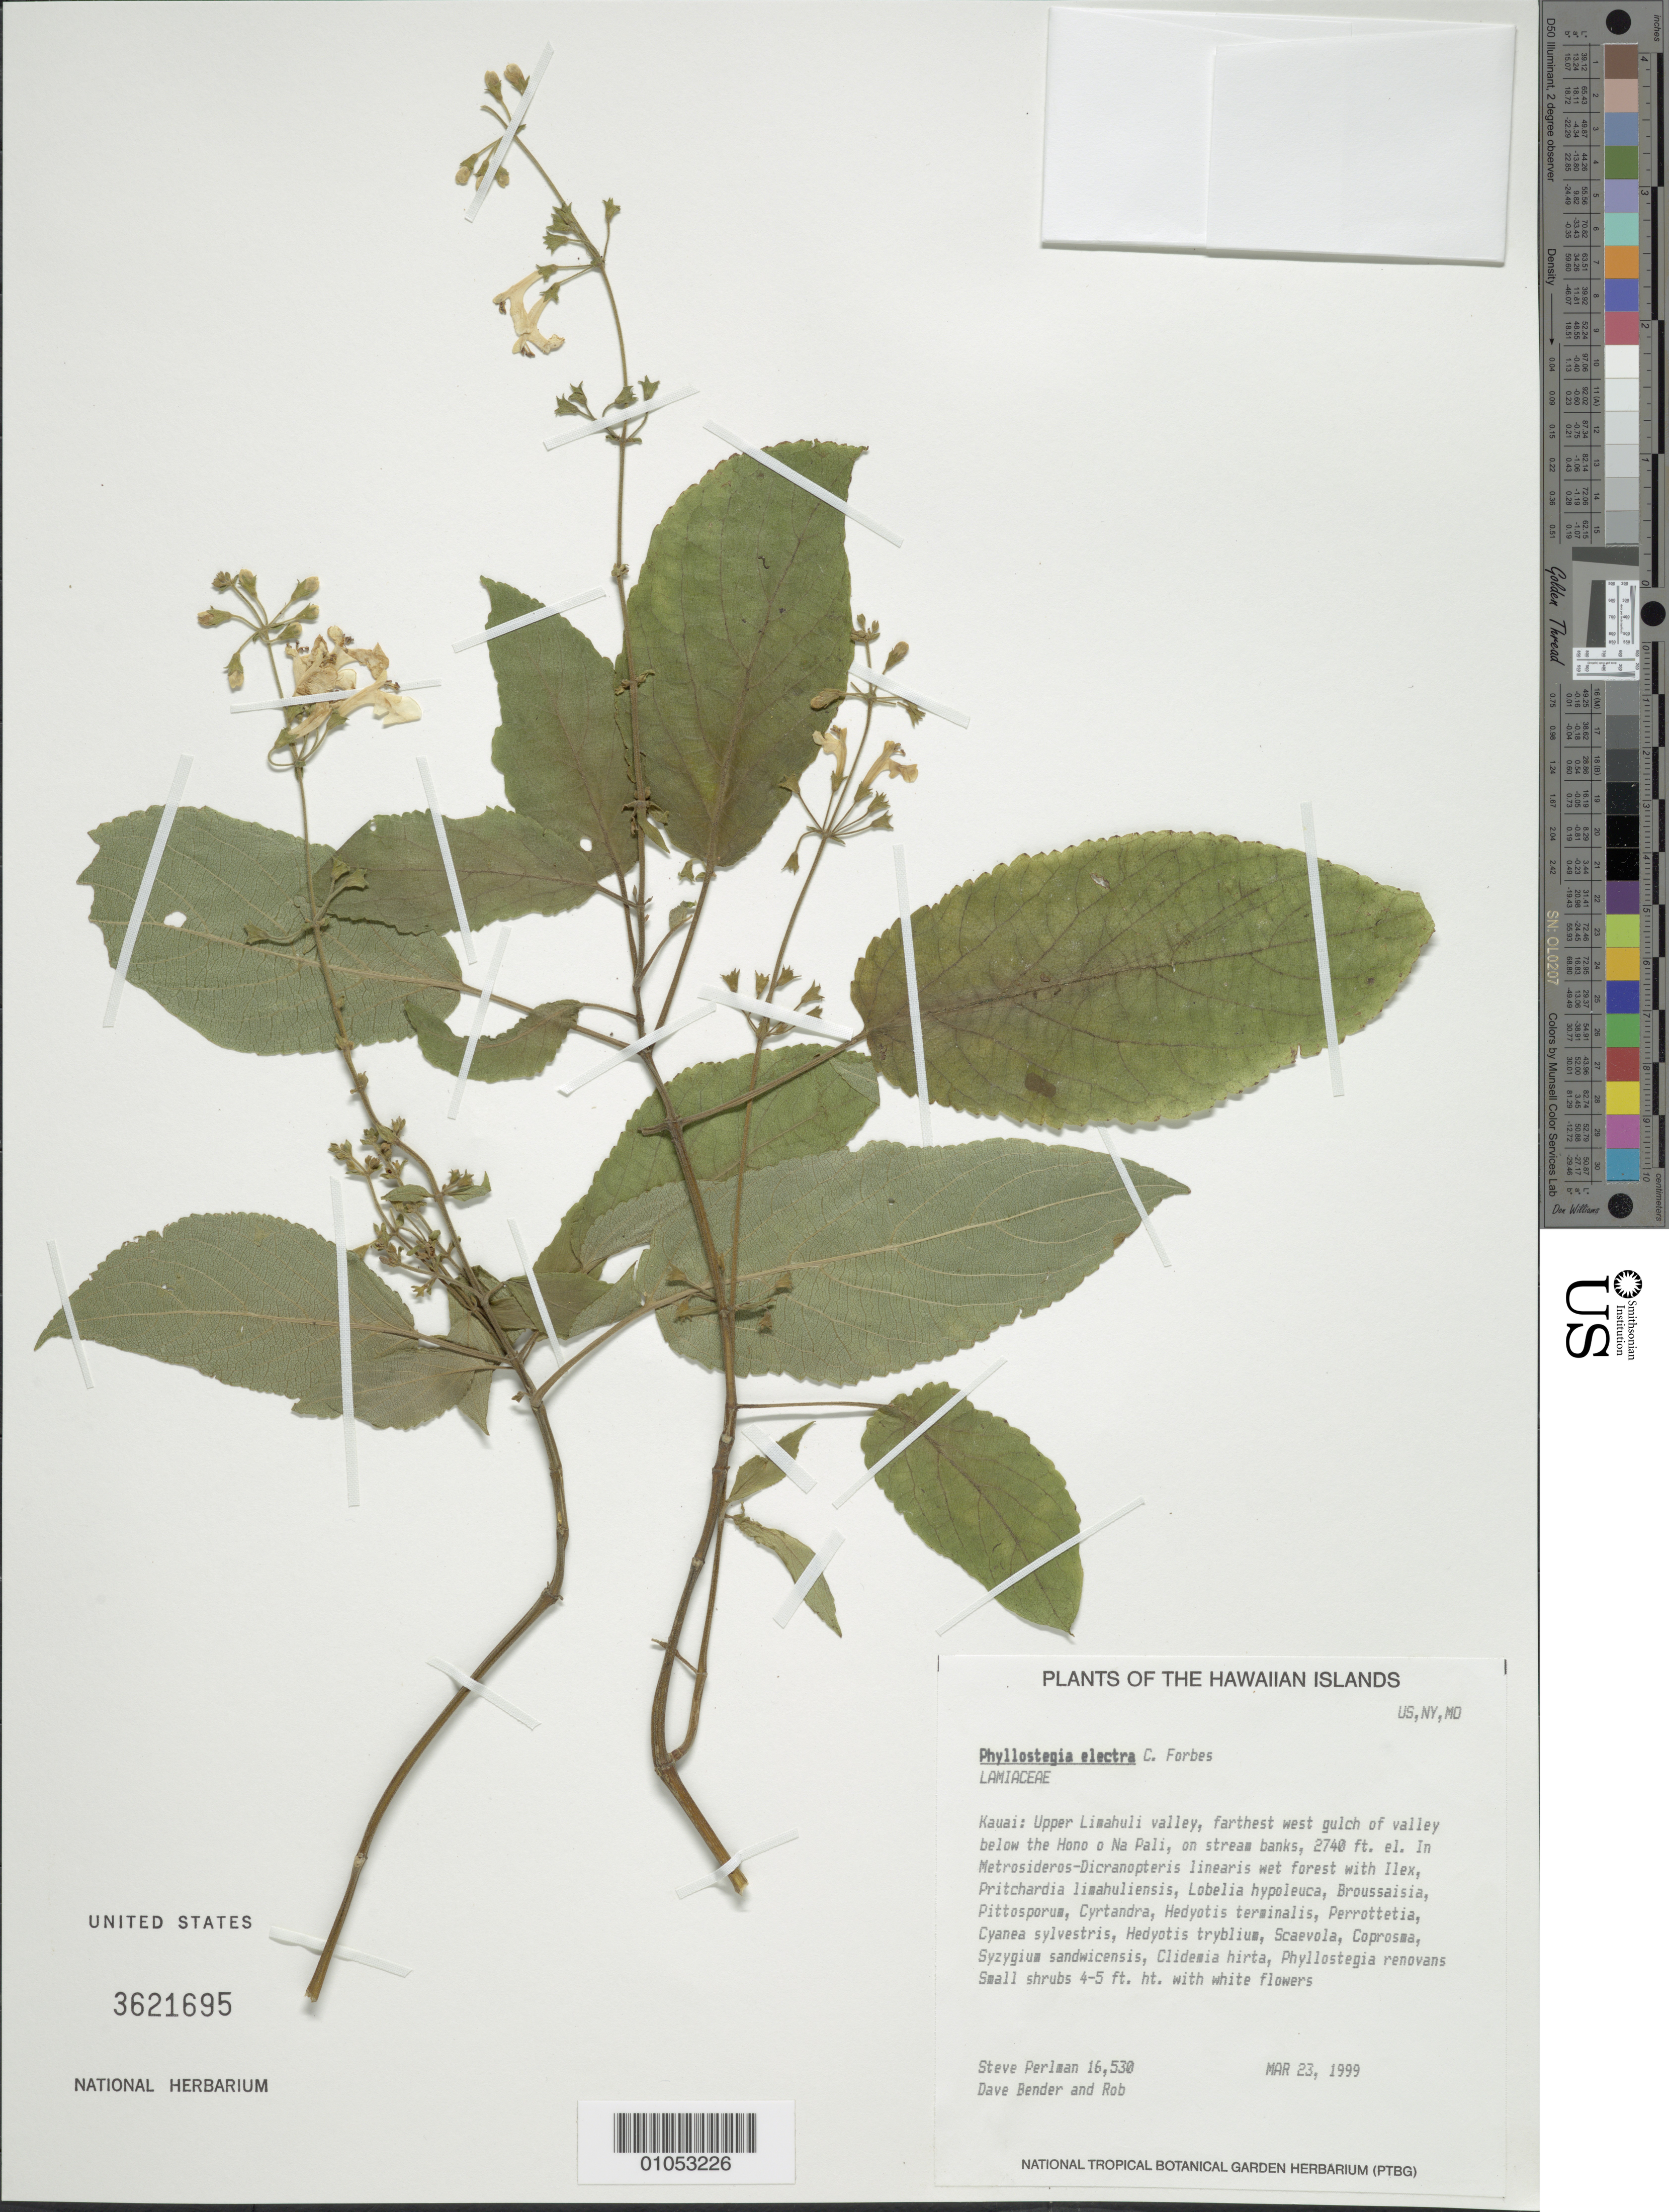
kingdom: Plantae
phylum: Tracheophyta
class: Magnoliopsida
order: Lamiales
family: Lamiaceae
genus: Phyllostegia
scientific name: Phyllostegia electra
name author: C.N. Forbes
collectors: S. P. Perlman & D. Bender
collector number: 16530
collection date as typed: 23 Mar 1999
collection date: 1999-03-23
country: United States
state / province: Hawaii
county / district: Kaui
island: Kaua'i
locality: Upper Limahuli valley, farthest west gulch of valley below the Hono o Na Pali, on stream banks.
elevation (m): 835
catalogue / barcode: US 3621695